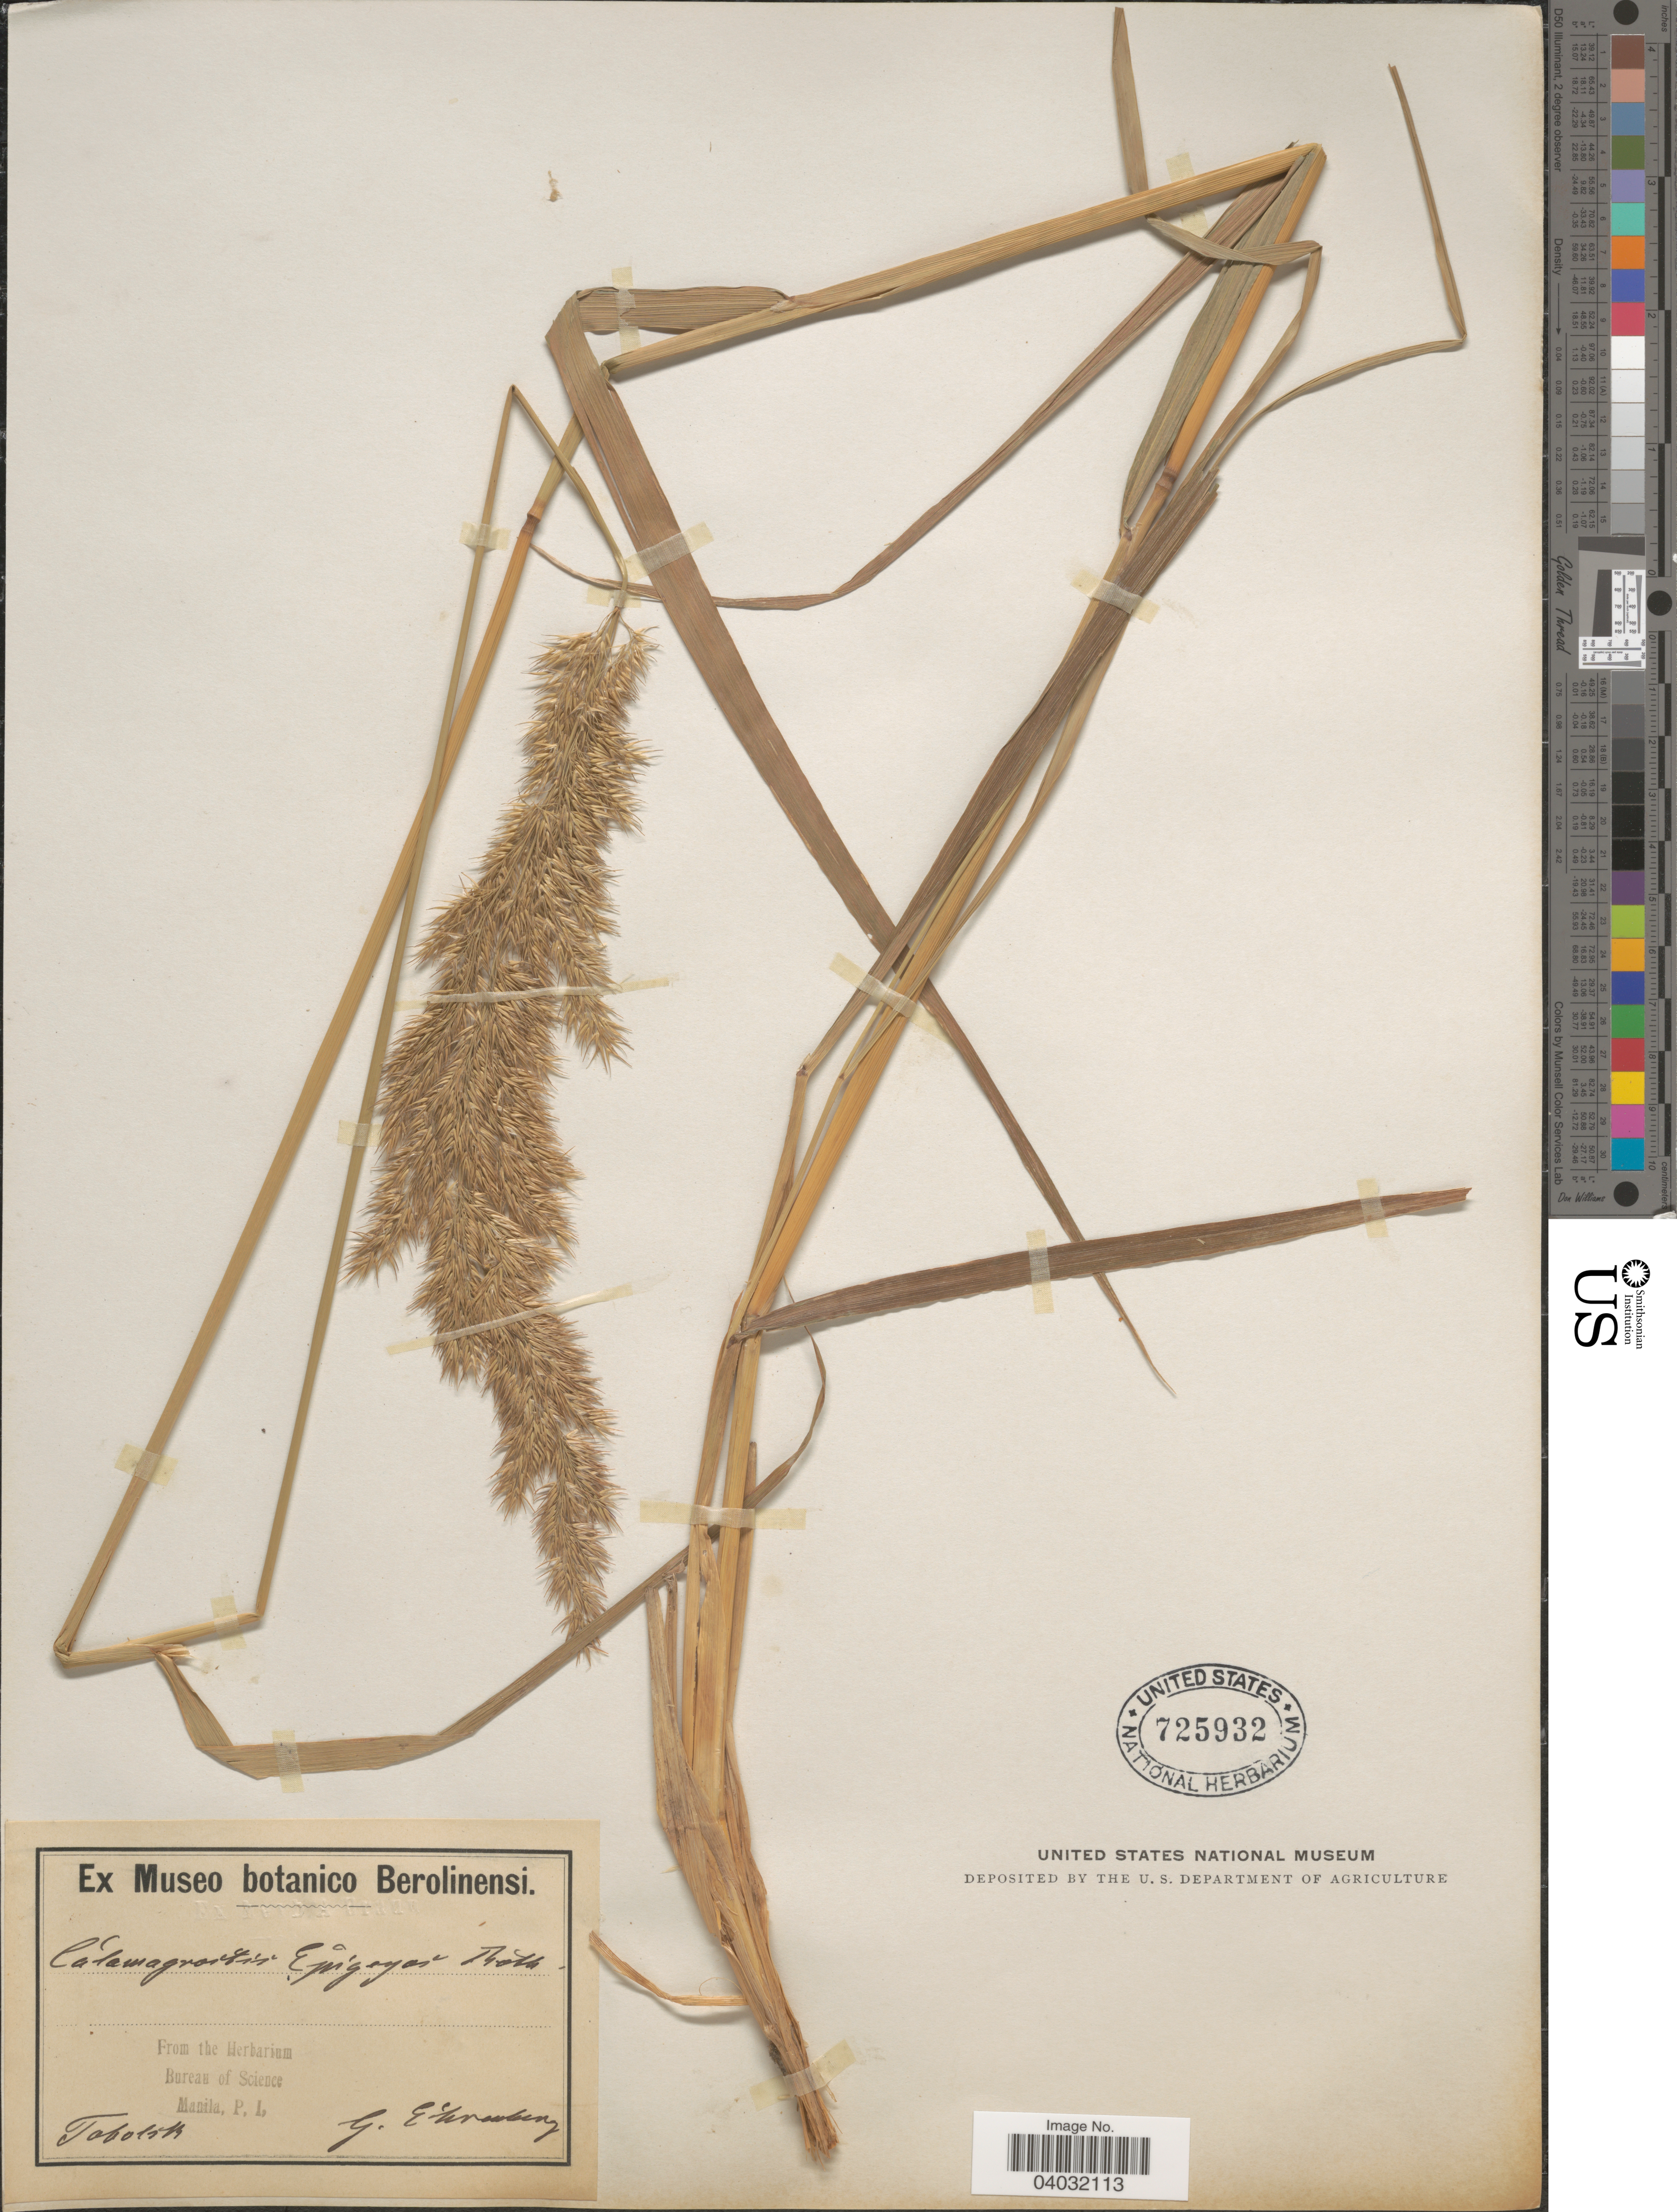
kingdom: Plantae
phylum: Tracheophyta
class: Liliopsida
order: Poales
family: Poaceae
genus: Calamagrostis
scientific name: Calamagrostis epigeios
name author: (L.) Roth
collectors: G. Ehrenberg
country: Russian Federation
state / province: Tyumen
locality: Tobolsk.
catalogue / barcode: US 725932